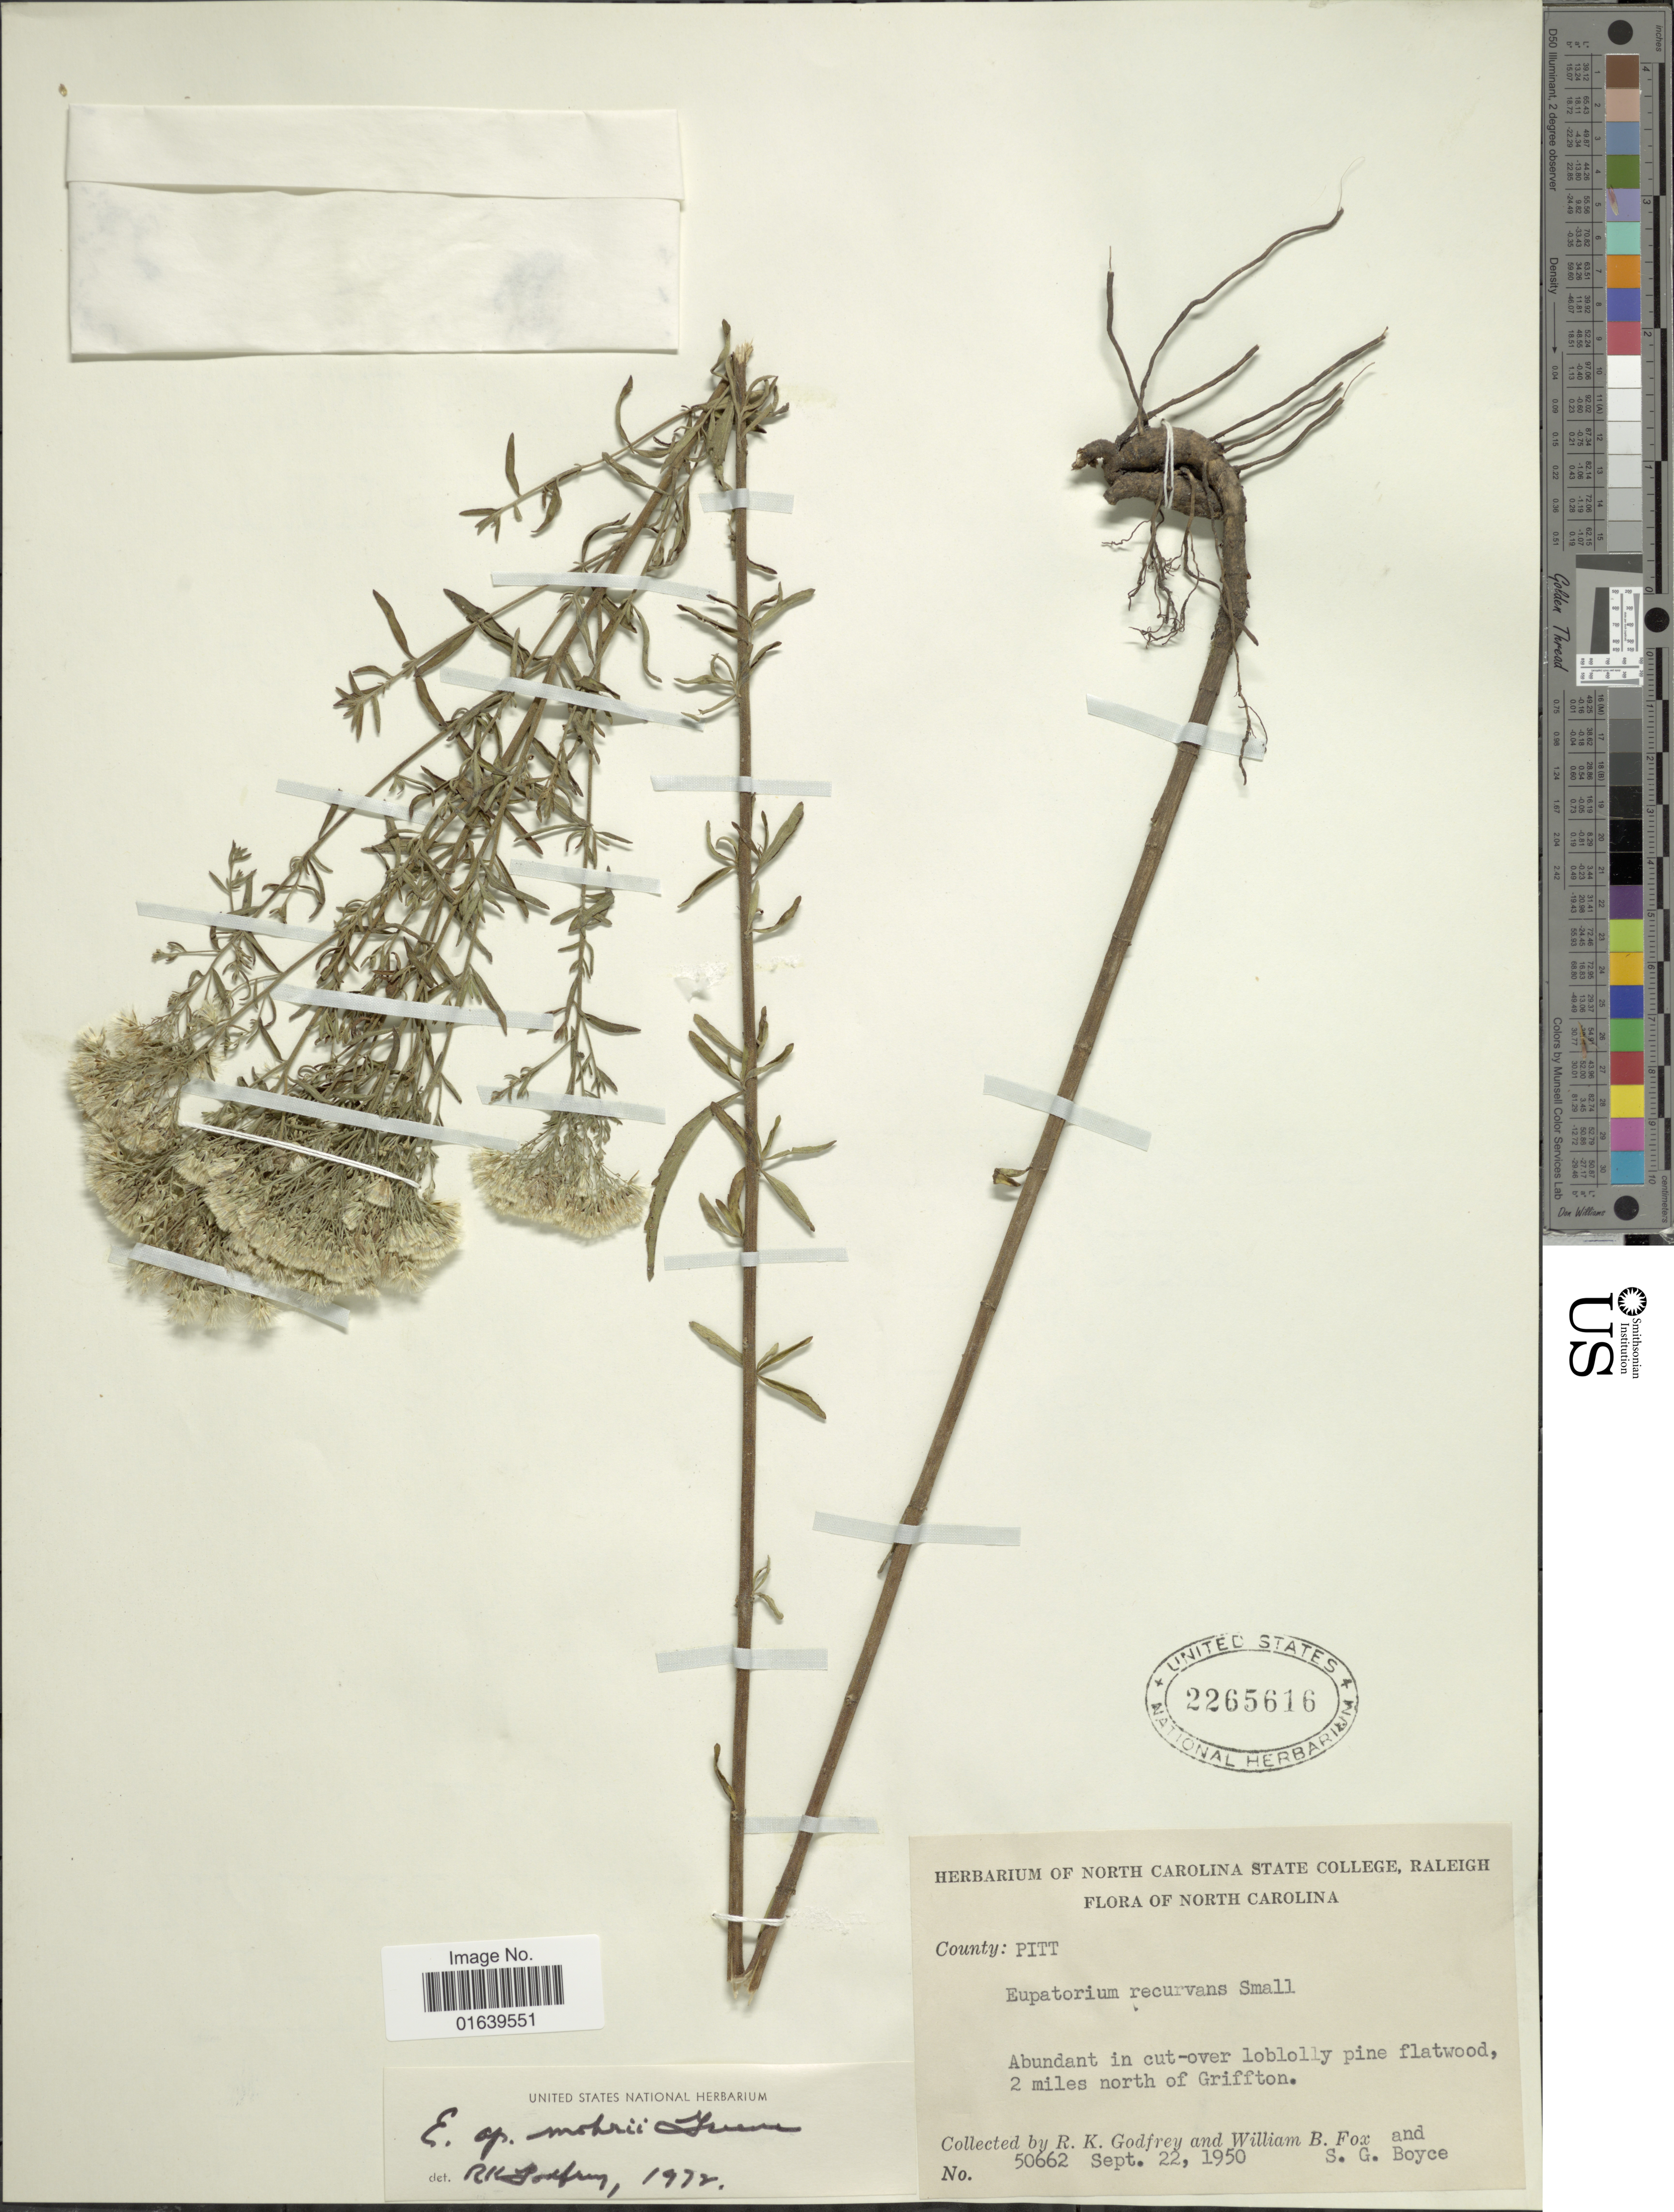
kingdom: Plantae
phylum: Tracheophyta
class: Magnoliopsida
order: Asterales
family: Asteraceae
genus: Eupatorium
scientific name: Eupatorium mohrii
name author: Greene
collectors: R. K. Godfrey, W. B. Fox & S. Boyce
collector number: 50662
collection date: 1950-09-22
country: United States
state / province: North Carolina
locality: Abundant in cut over loblolly pine flatwood, 2 miles north of Griffton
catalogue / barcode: US 2265616